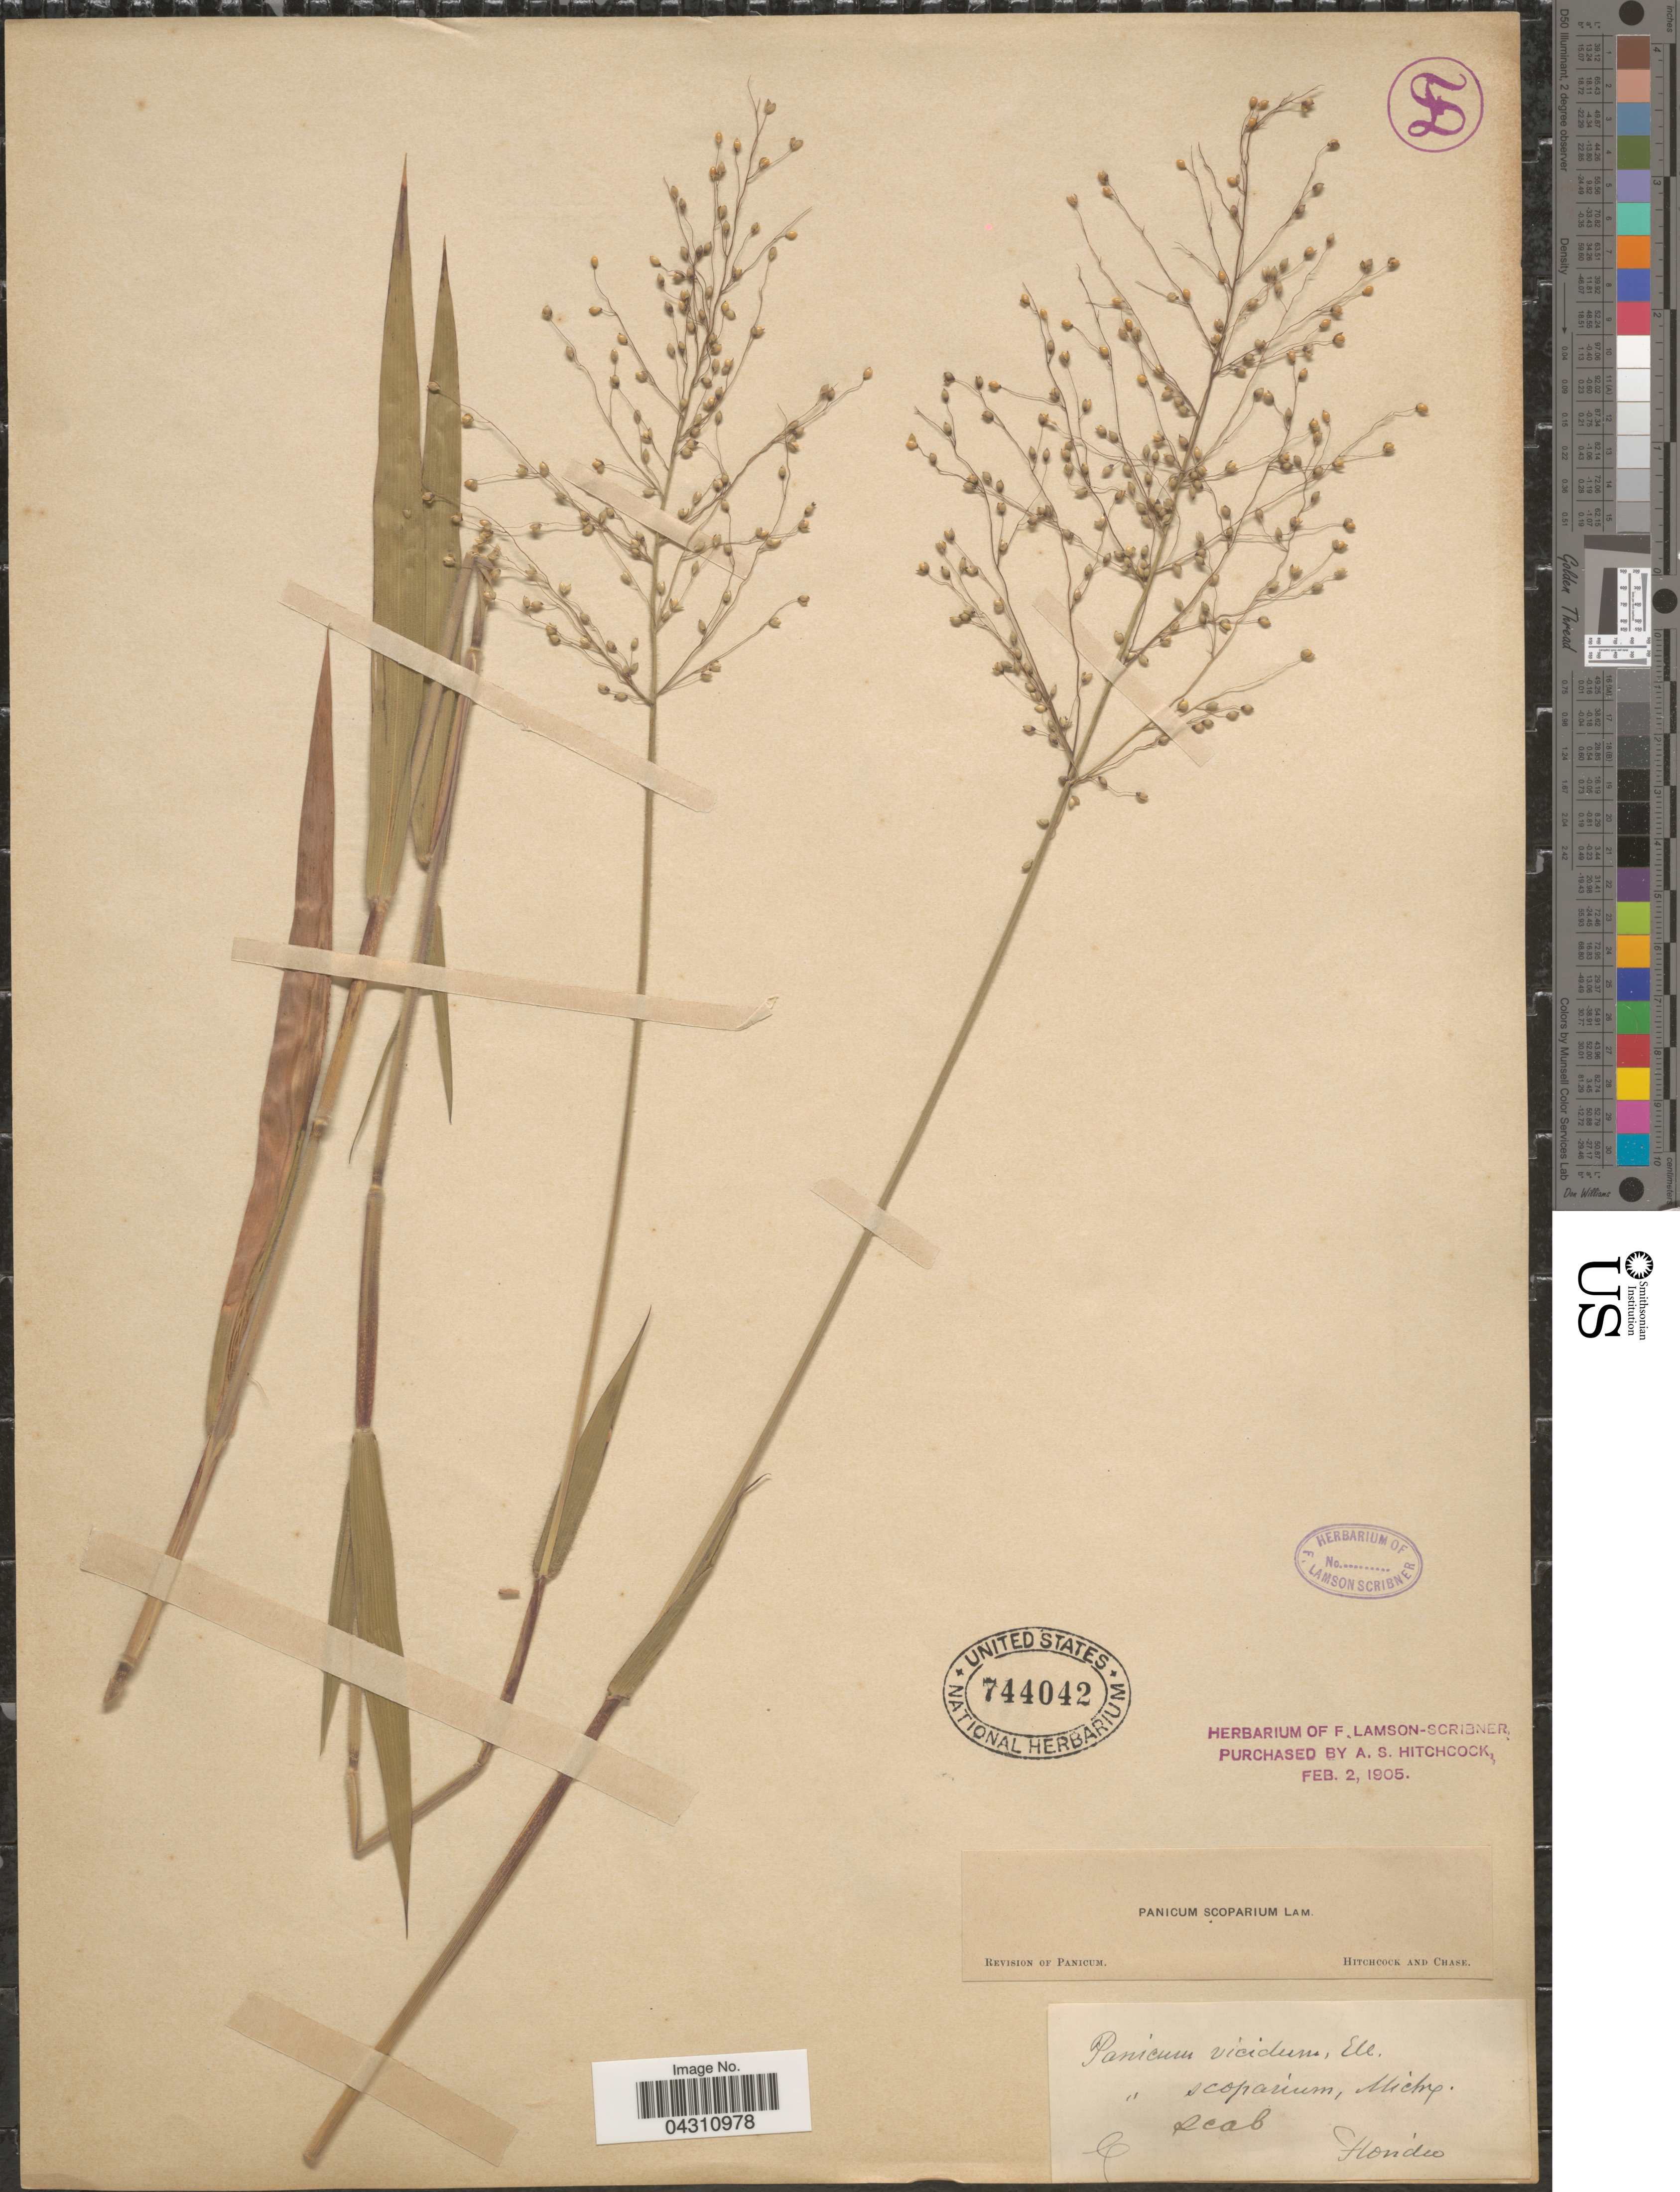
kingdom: Plantae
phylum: Tracheophyta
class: Liliopsida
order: Poales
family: Poaceae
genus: Dichanthelium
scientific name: Dichanthelium scoparium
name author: (Lam.) Gould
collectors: ex herb. F. Lamson Scribner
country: United States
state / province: Florida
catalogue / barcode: US 744042